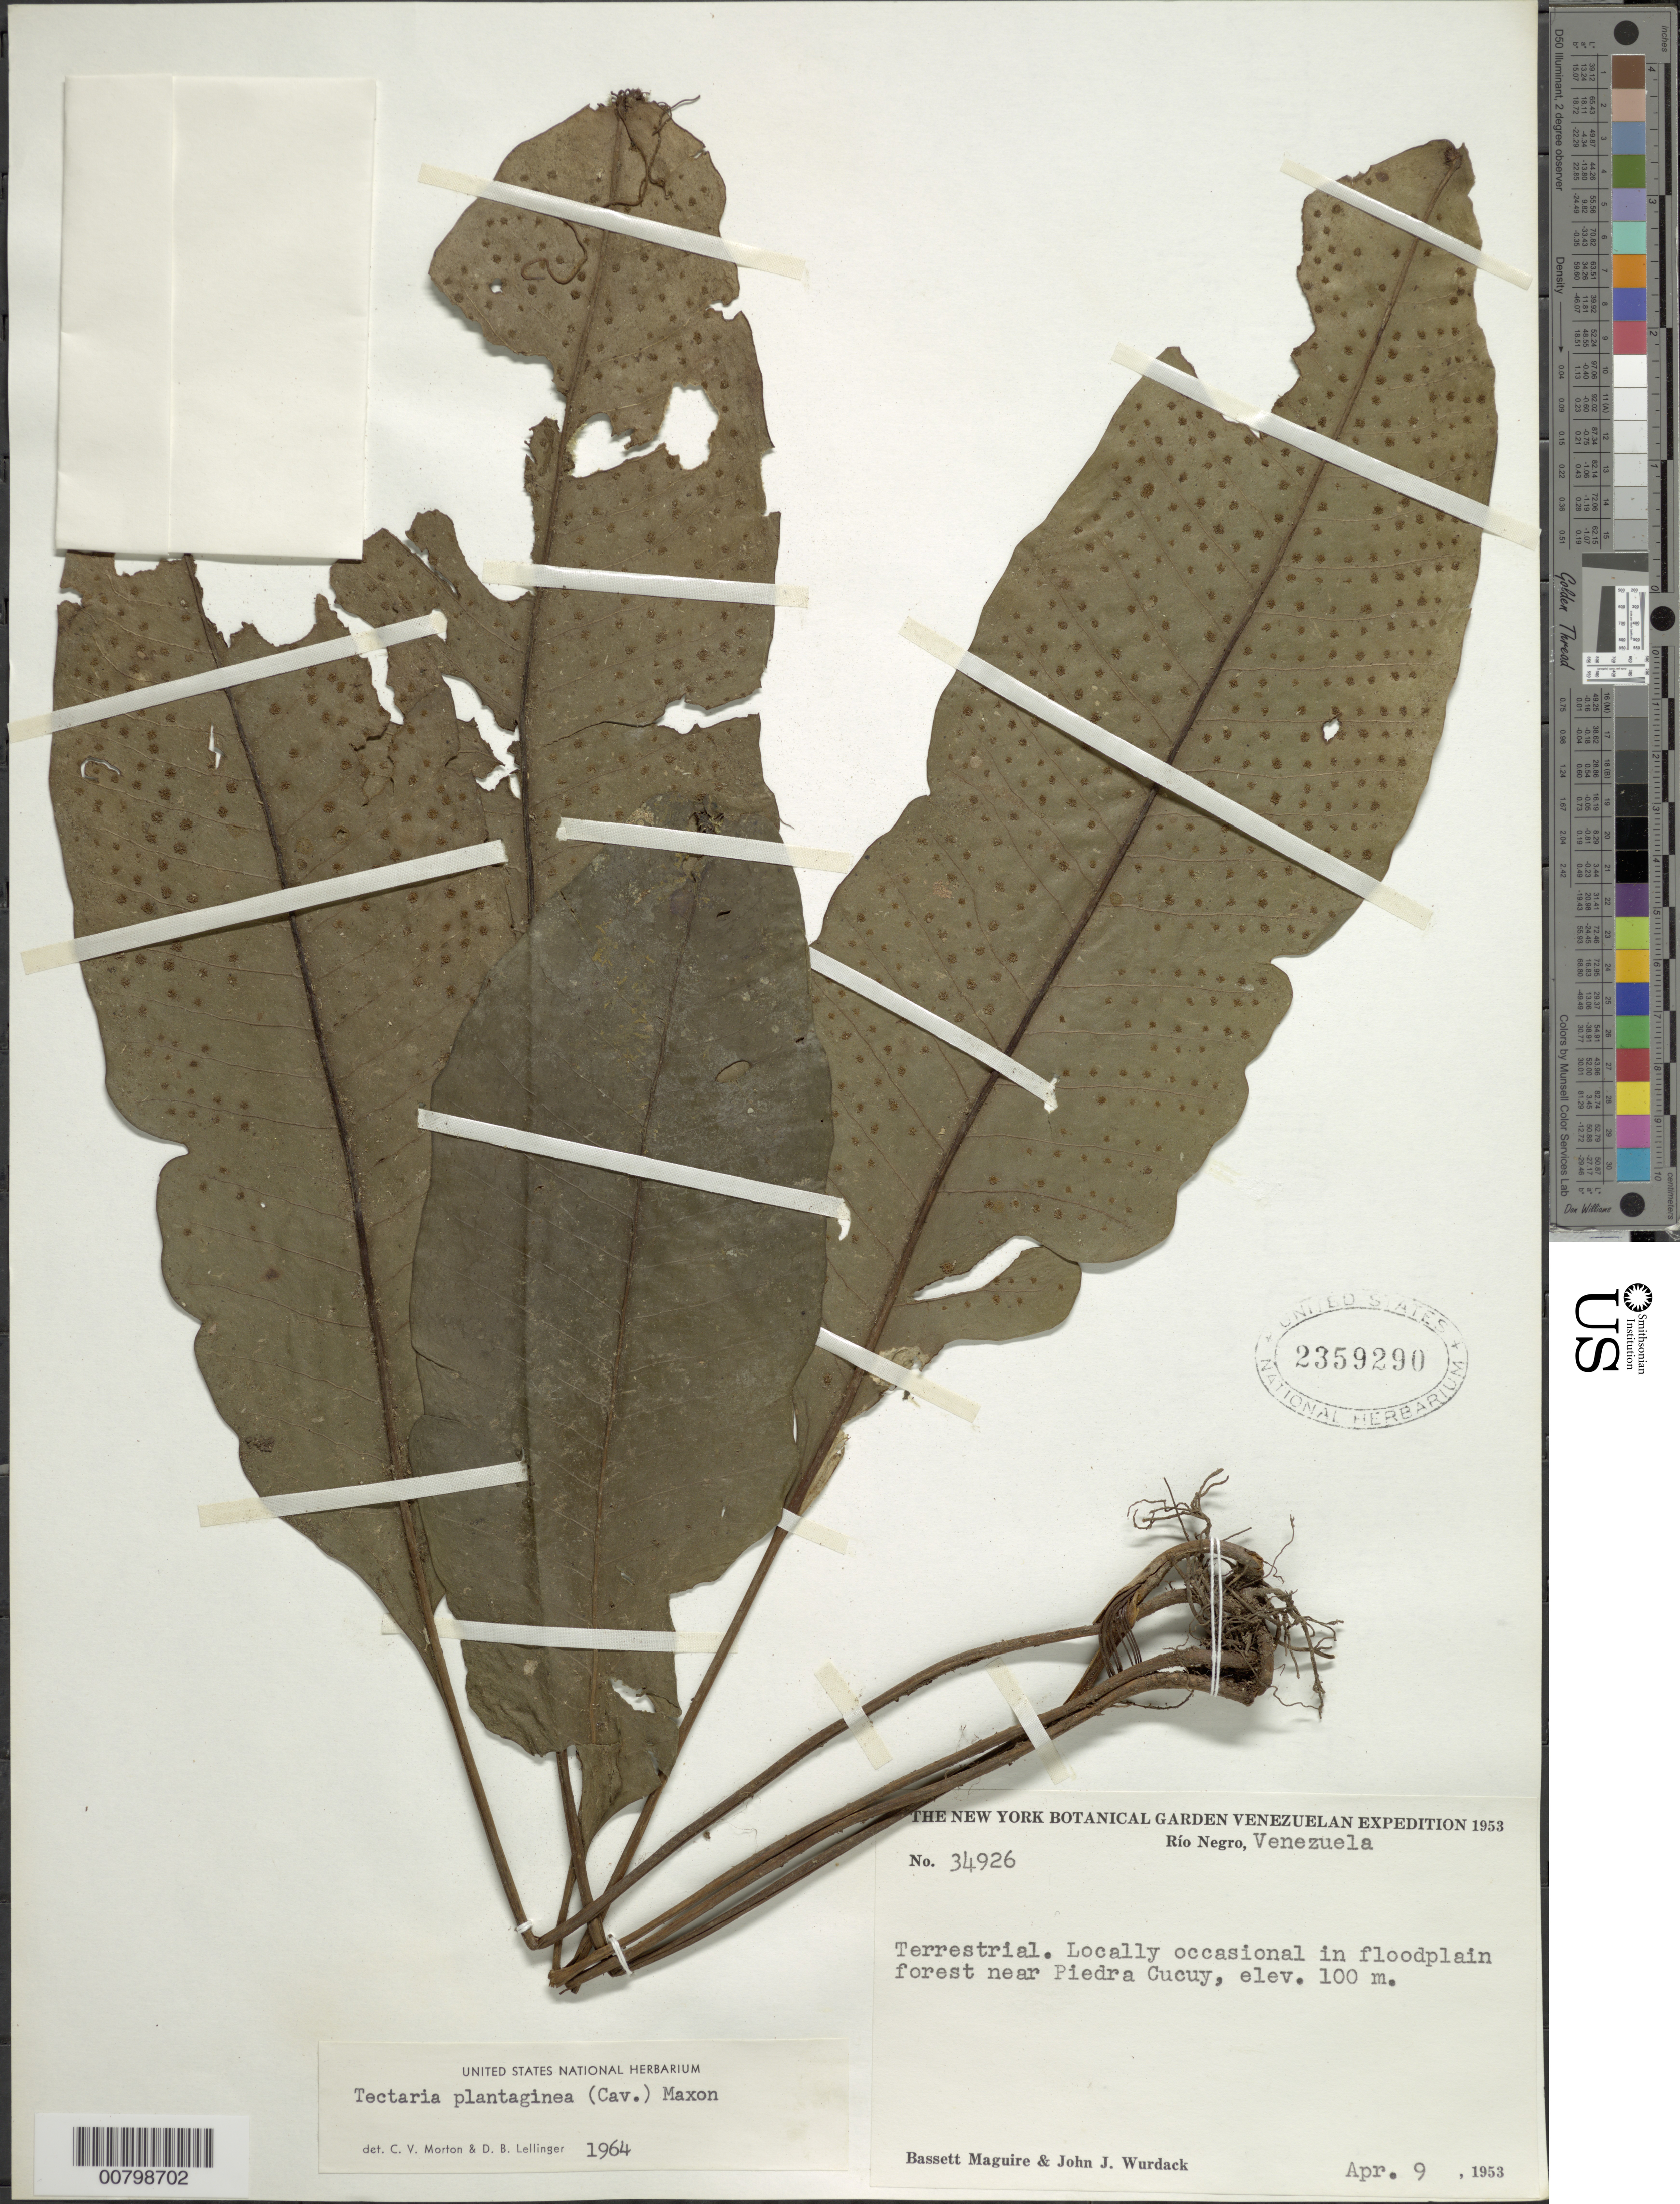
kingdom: Plantae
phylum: Tracheophyta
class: Polypodiopsida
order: Polypodiales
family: Tectariaceae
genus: Tectaria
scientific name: Tectaria plantaginea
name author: (Jacq.) Maxon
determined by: Morton, C. V.; Lellinger, D. B.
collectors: B. Maguire & J. J. Wurdack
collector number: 34926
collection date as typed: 9-Apr-53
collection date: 1953-04-09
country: Venezuela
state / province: Amazonas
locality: Río Negro, Piedra Cucuy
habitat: Floodplain forest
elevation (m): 100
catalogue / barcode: US 2359290